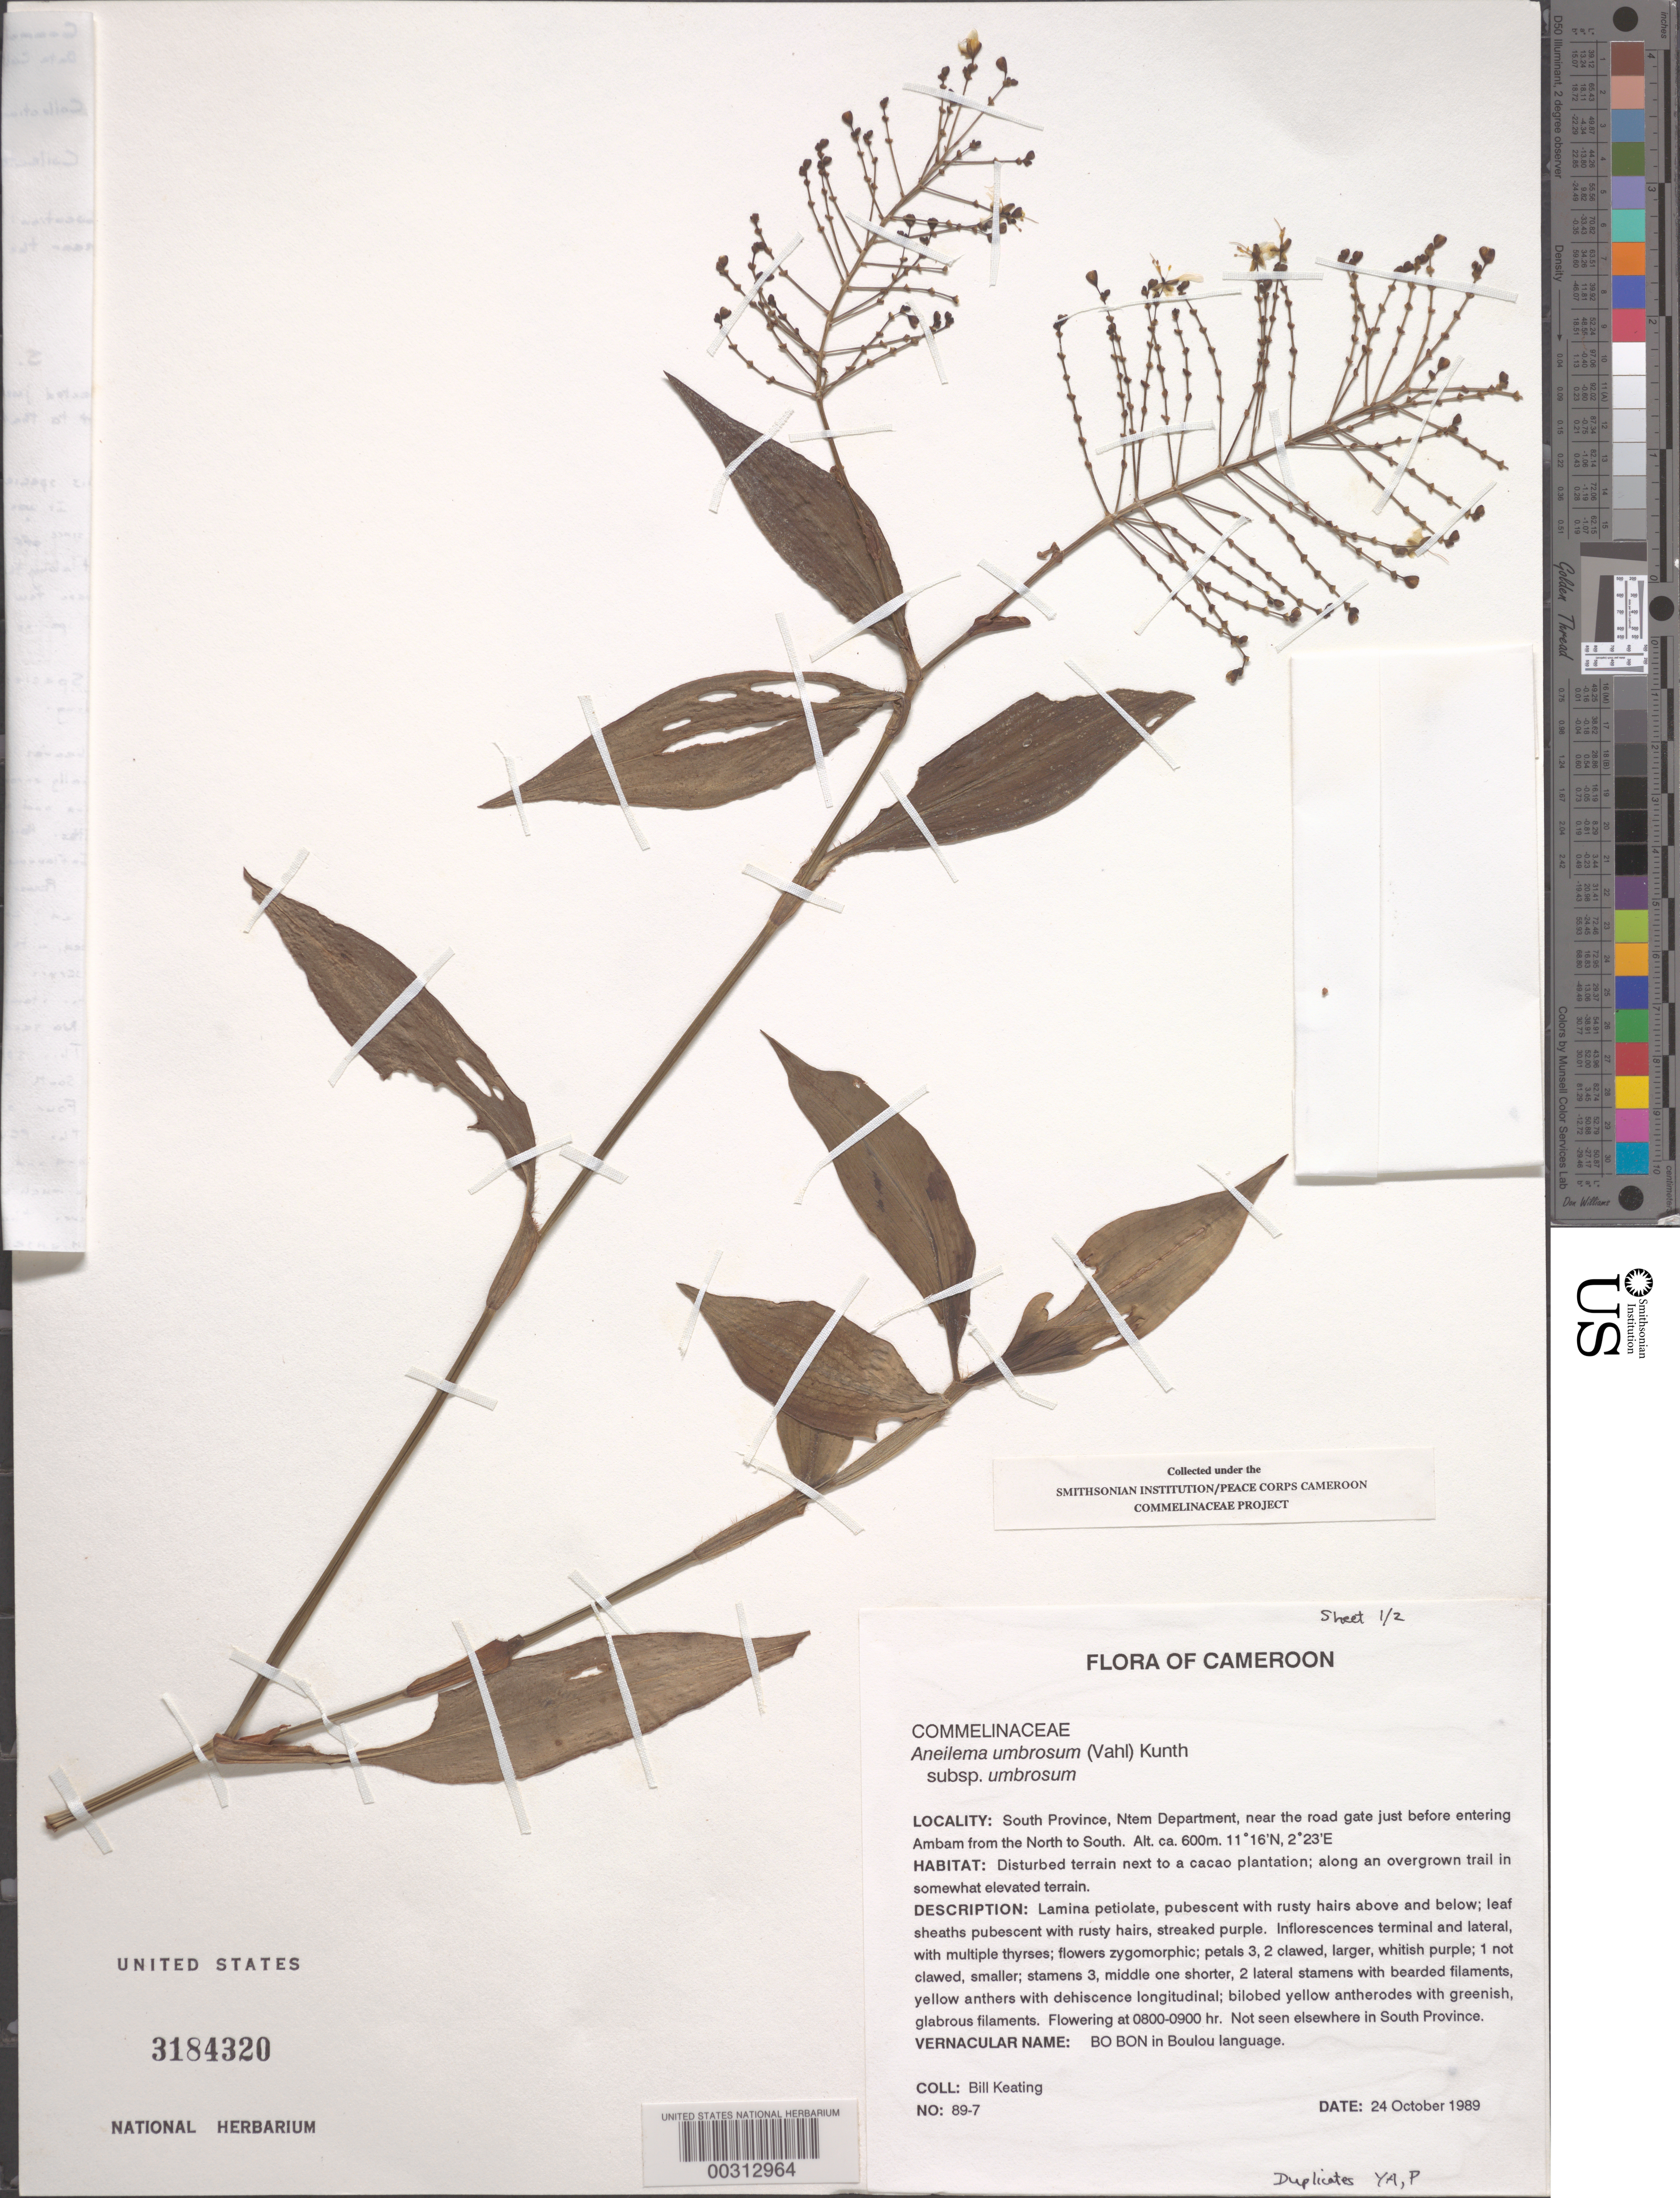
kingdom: Plantae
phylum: Tracheophyta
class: Liliopsida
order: Commelinales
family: Commelinaceae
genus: Aneilema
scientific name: Aneilema umbrosum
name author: (Vahl) Kunth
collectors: B. Keating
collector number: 89-7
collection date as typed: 24 Oct 1989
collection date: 1989-10-24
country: Cameroon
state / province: Sud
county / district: Ntem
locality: Near ambam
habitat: Disturbed terrain next to a cacao plantation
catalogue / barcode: US 3184320